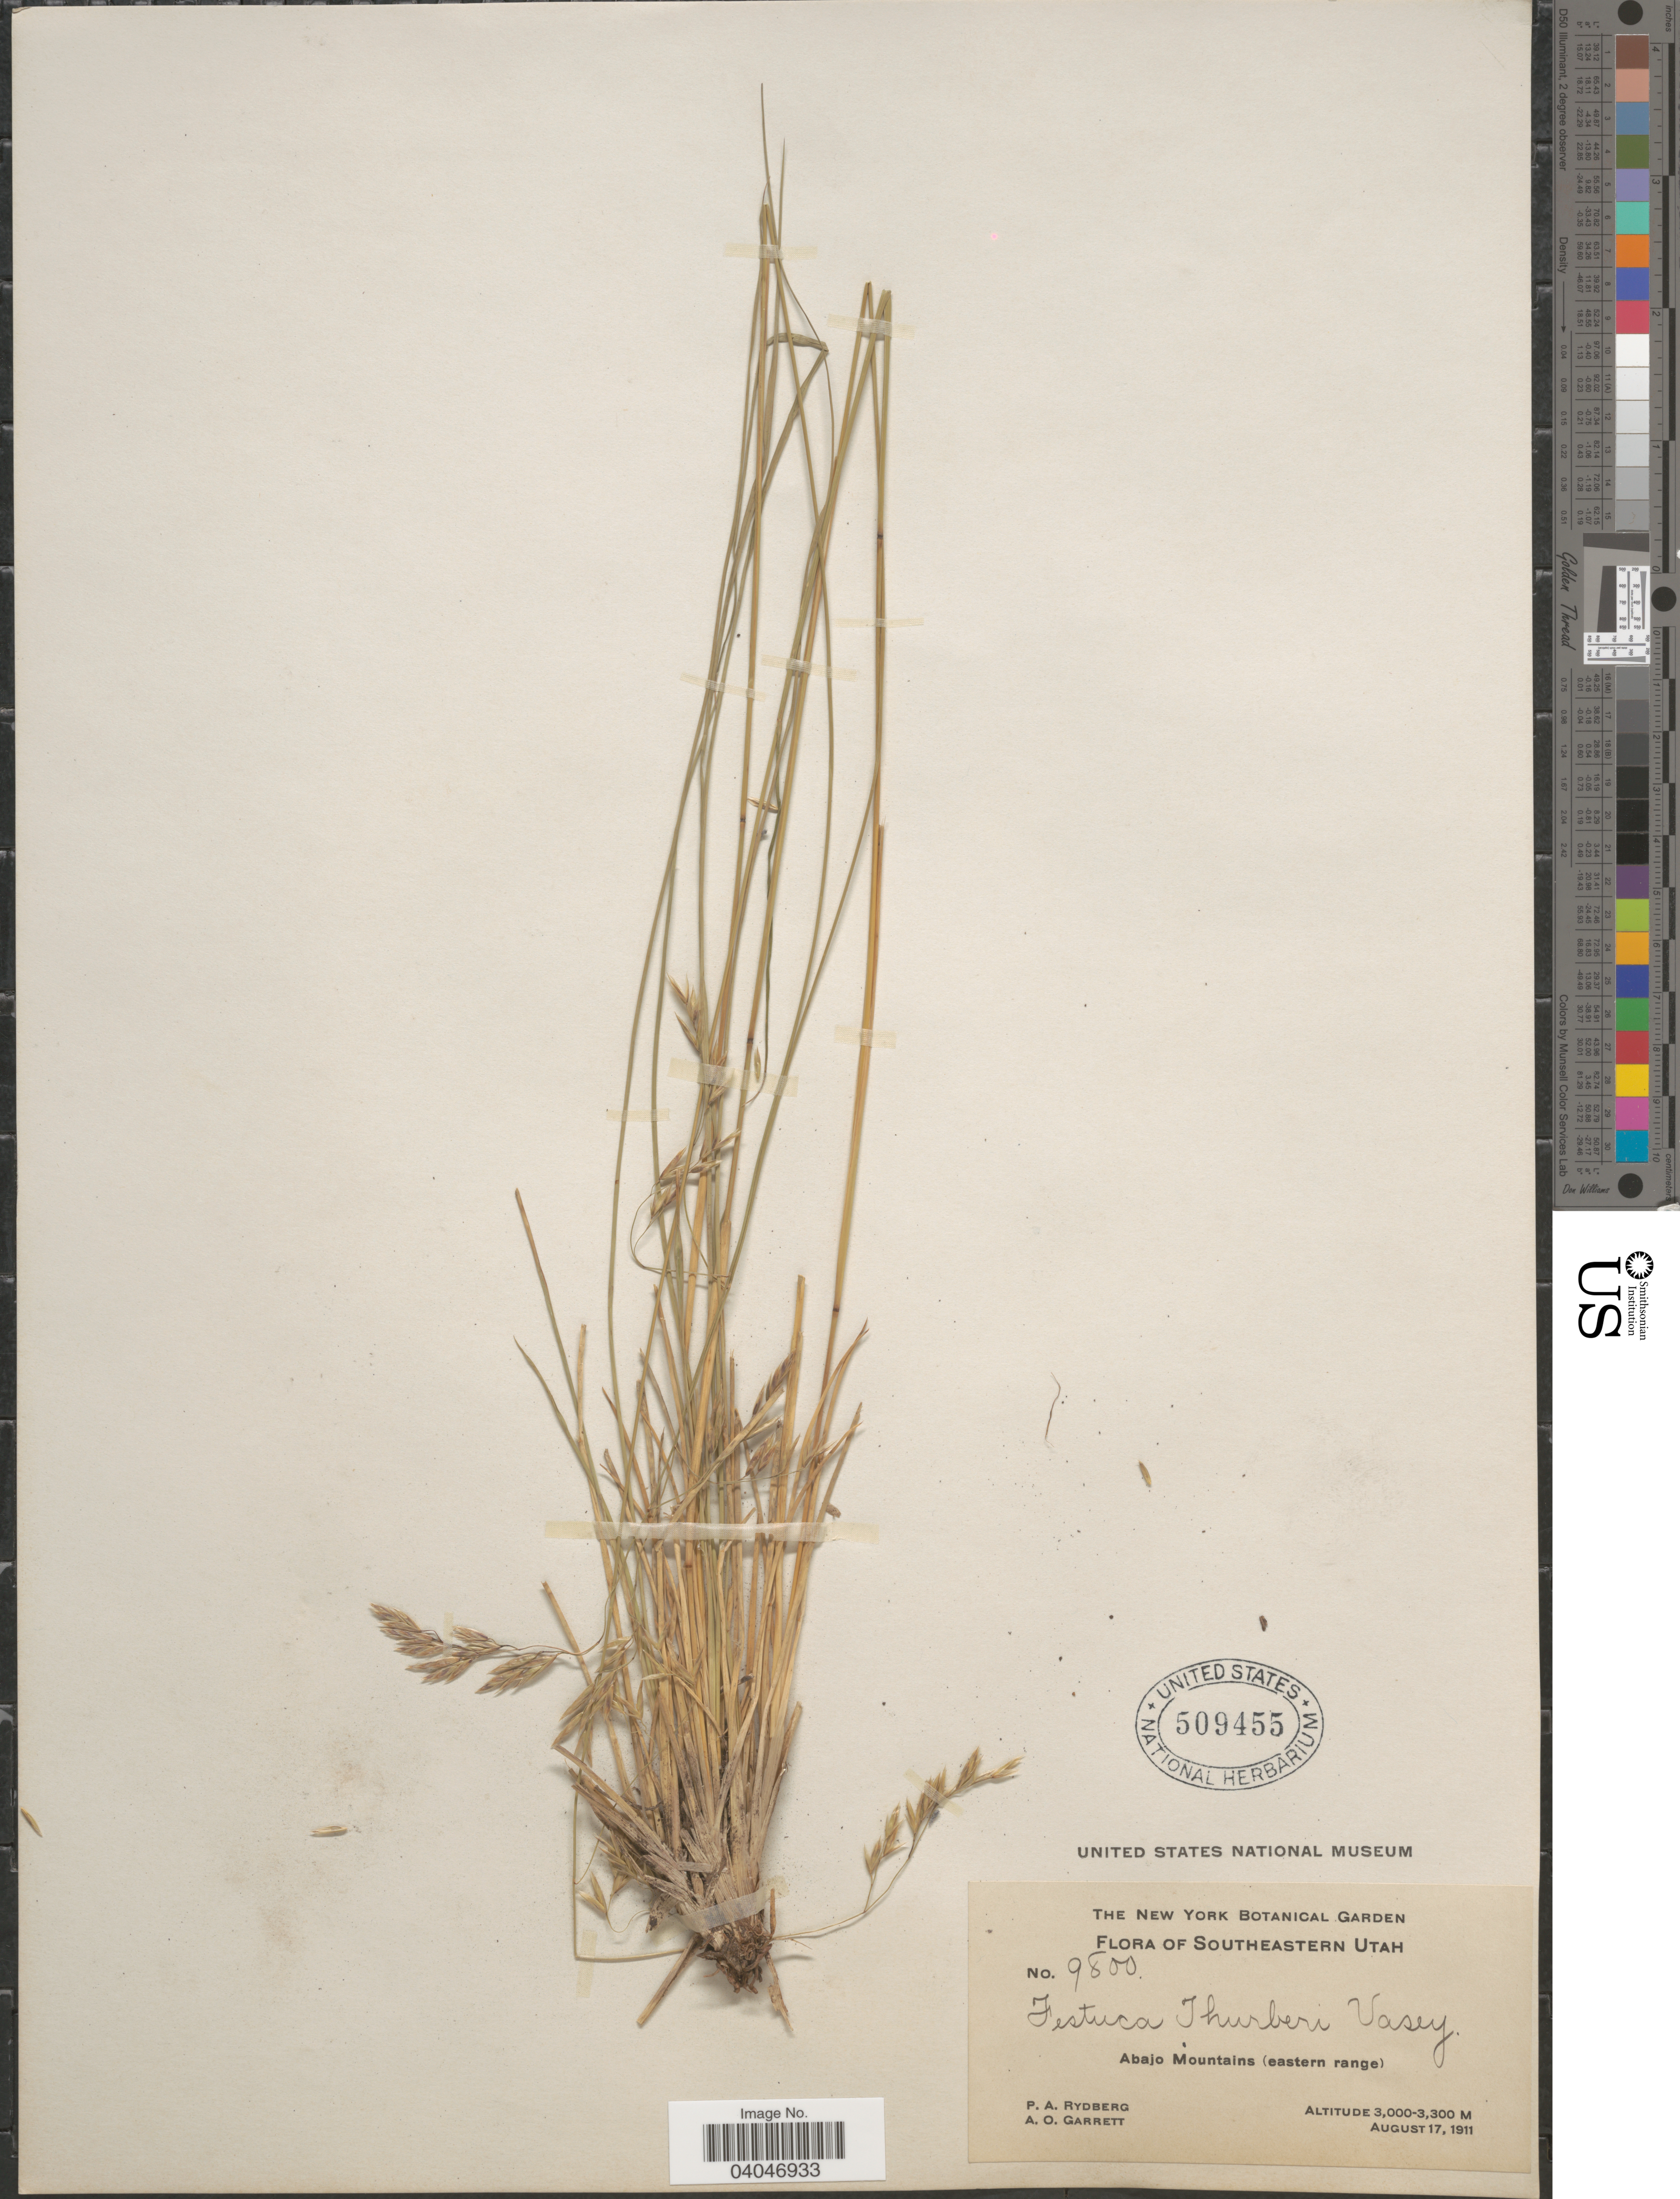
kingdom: Plantae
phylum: Tracheophyta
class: Liliopsida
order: Poales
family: Poaceae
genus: Festuca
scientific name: Festuca thurberi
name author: Vasey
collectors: P. A. Rydberg & A. O. Garrett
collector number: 9800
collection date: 1911-08-17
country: United States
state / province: Utah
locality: Southeastern Utah. Abajo Mountains (eastern range).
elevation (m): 3000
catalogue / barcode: US 509455